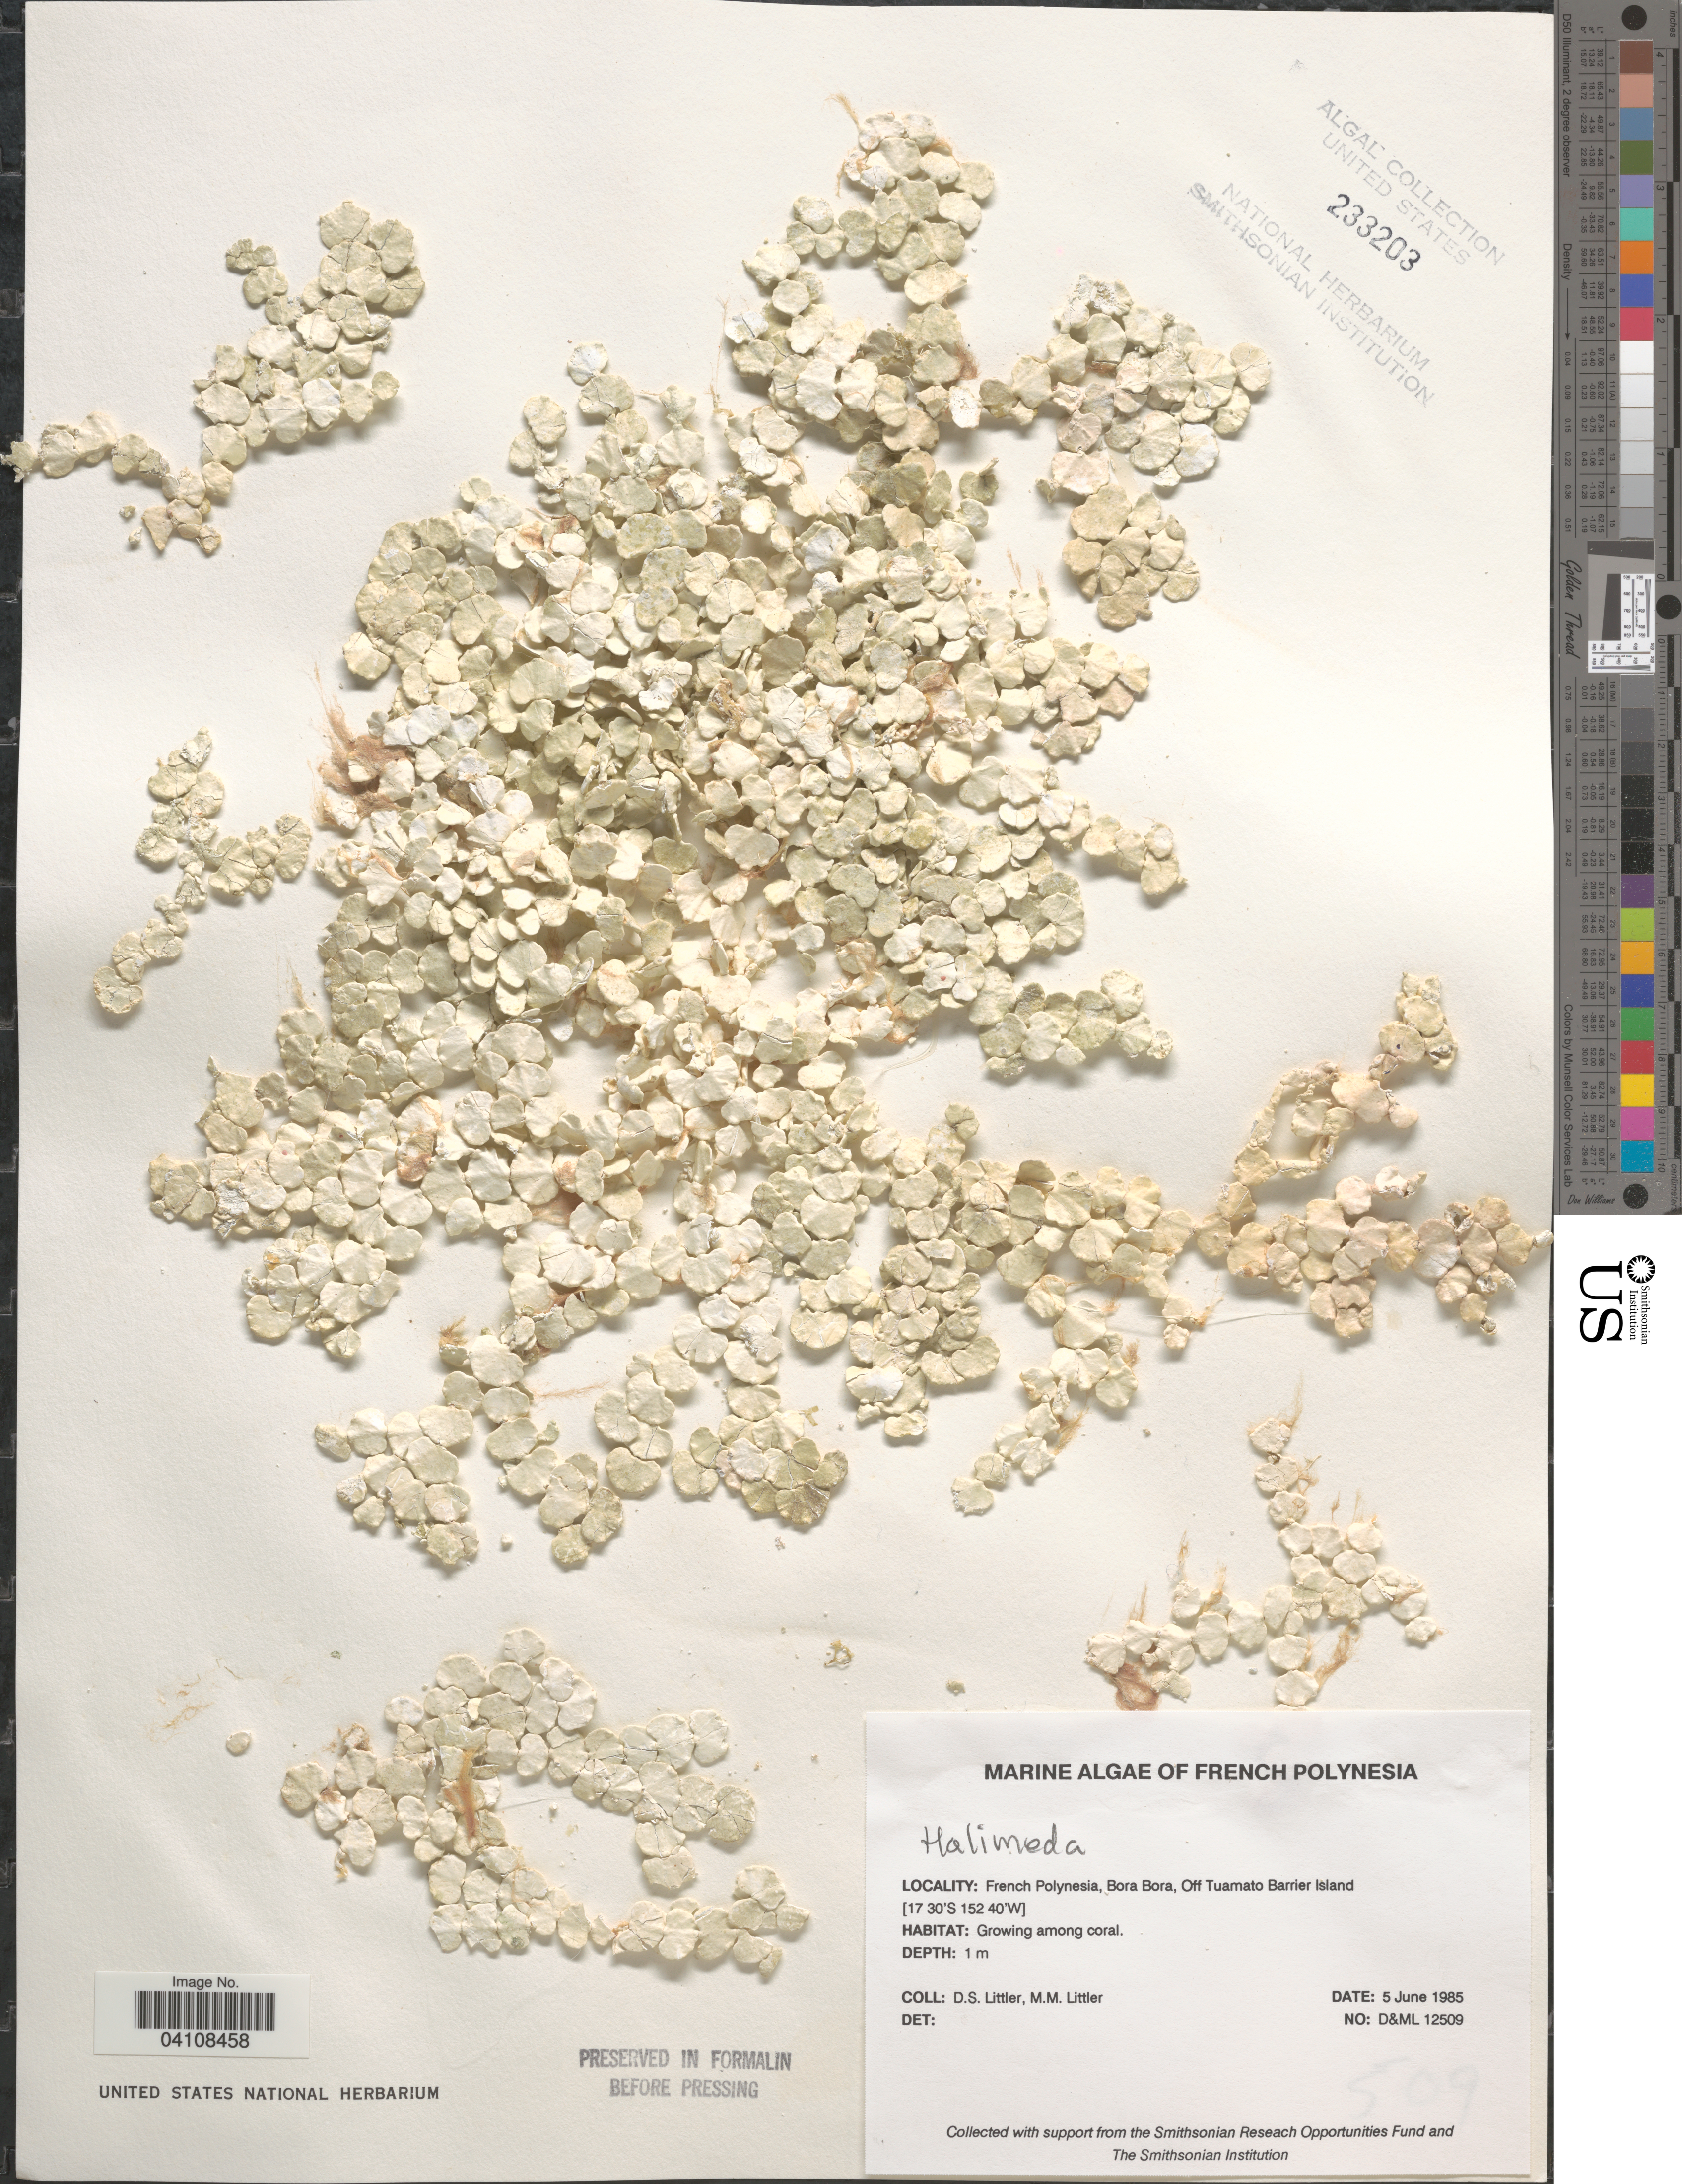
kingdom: Plantae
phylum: Chlorophyta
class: Ulvophyceae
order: Bryopsidales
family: Halimedaceae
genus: Halimeda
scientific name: Halimeda sp.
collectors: D. S. Littler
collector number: D&ML12509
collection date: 1985-06-05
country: French Polynesia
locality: Bora Bora, Off Tuamato Barrier Island.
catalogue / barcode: US 233203